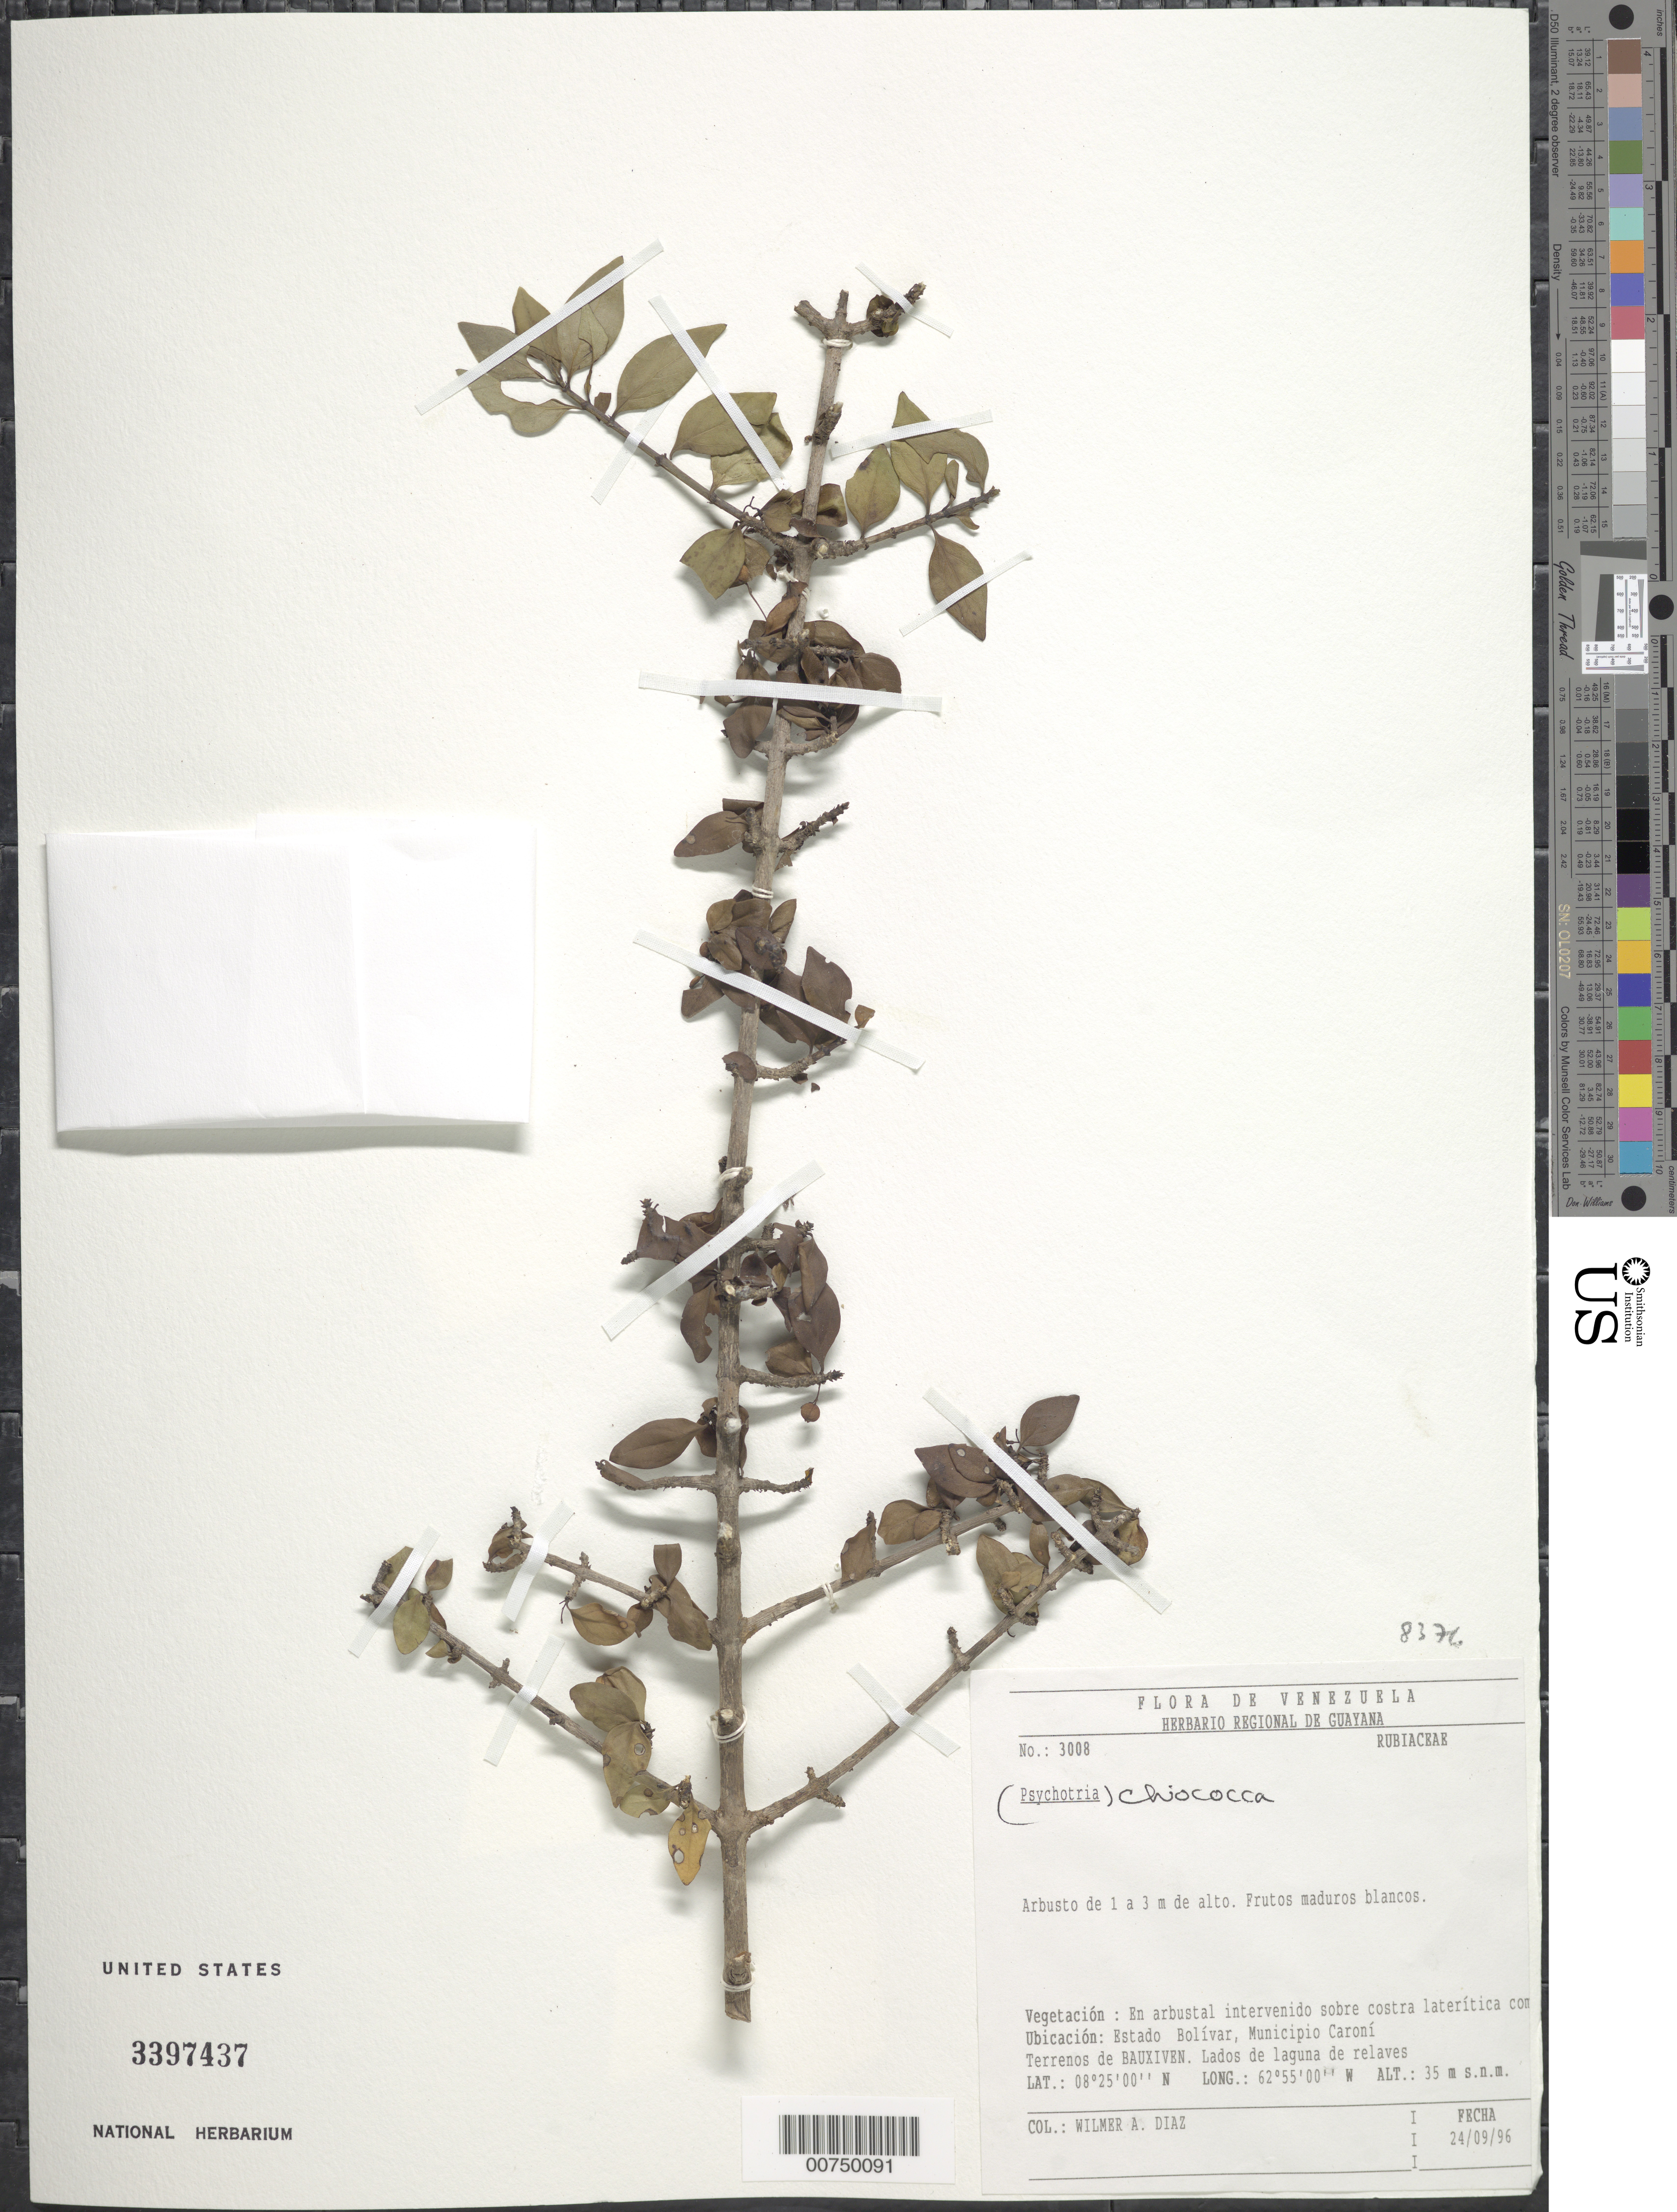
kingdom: Plantae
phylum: Tracheophyta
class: Magnoliopsida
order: Gentianales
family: Rubiaceae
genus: Chiococca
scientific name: Chiococca sp.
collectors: W. Díaz P.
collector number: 3008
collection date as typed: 24-Sep-96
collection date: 1996-09-24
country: Venezuela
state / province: Bolívar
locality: Mun. Caroní, terrenos de Bauxiven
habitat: Lados de laguna de relaves; en arbustal intervenido sobre costra lateritica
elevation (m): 35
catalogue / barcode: US 3397437